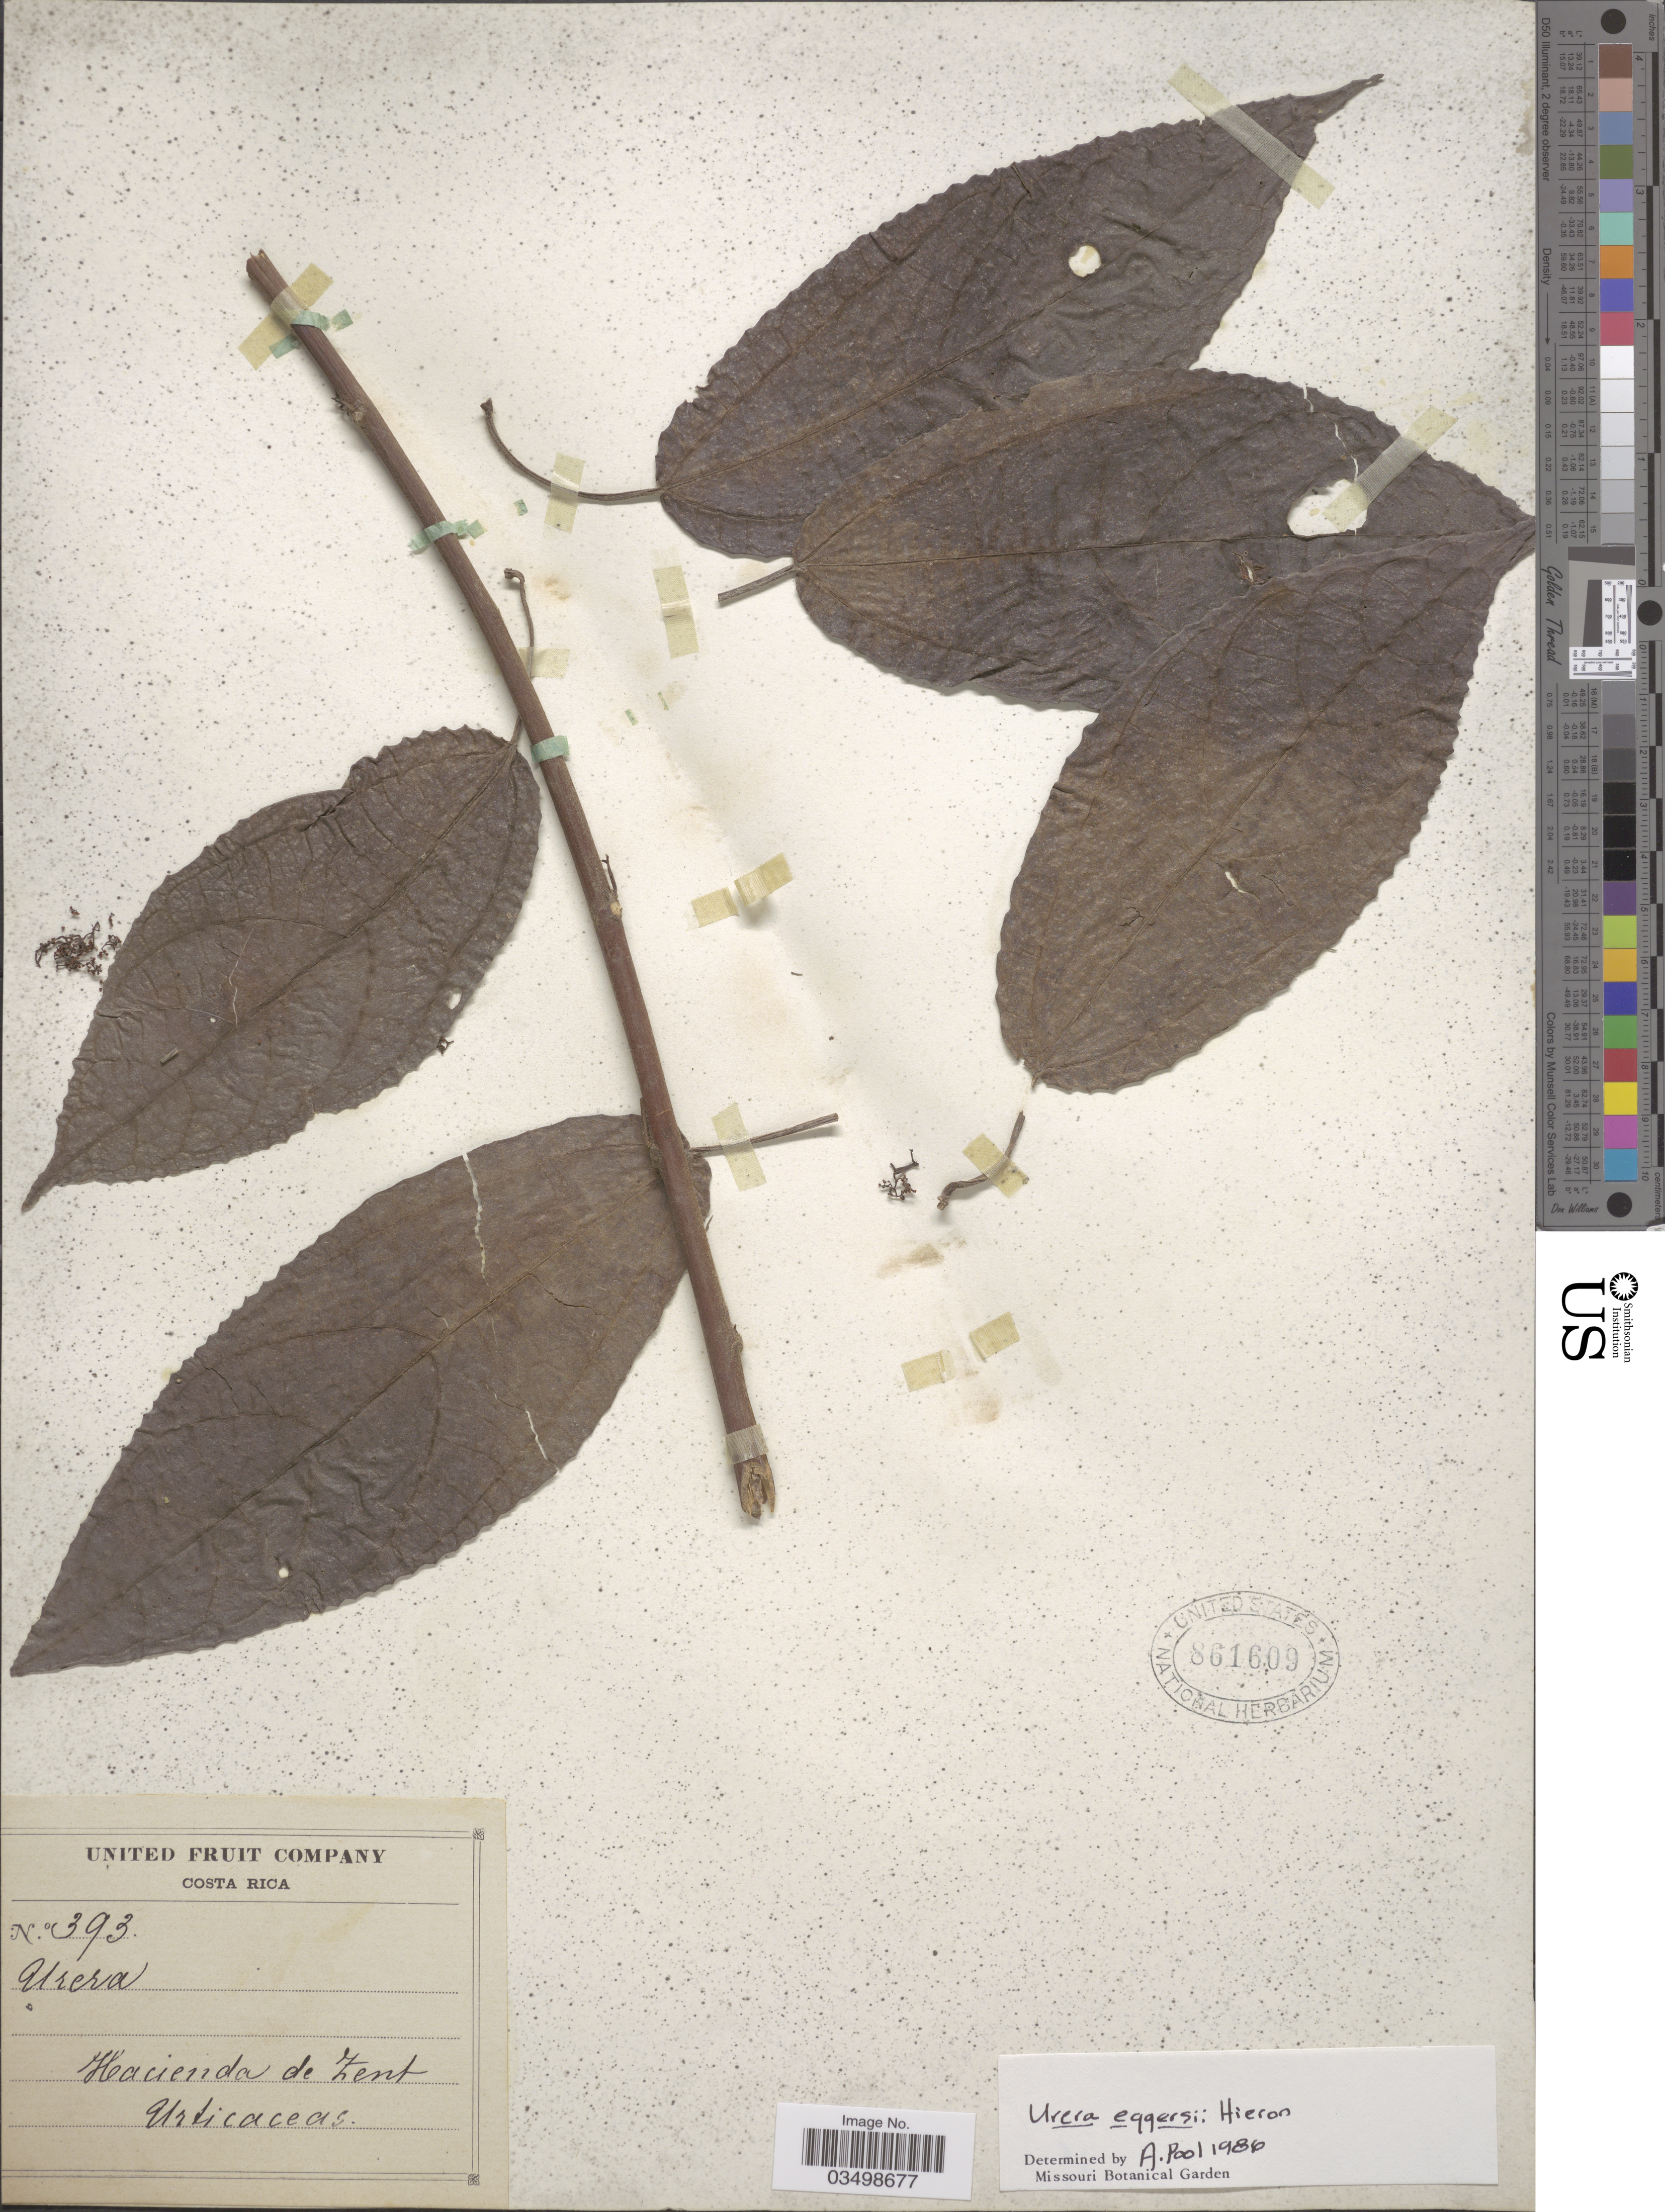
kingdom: Plantae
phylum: Tracheophyta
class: Magnoliopsida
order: Rosales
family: Urticaceae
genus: Urera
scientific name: Urera eggersii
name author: Hieron.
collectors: United Fruit Company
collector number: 393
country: Costa Rica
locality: Hacienda de Zent. Urticaceas.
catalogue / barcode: US 861609